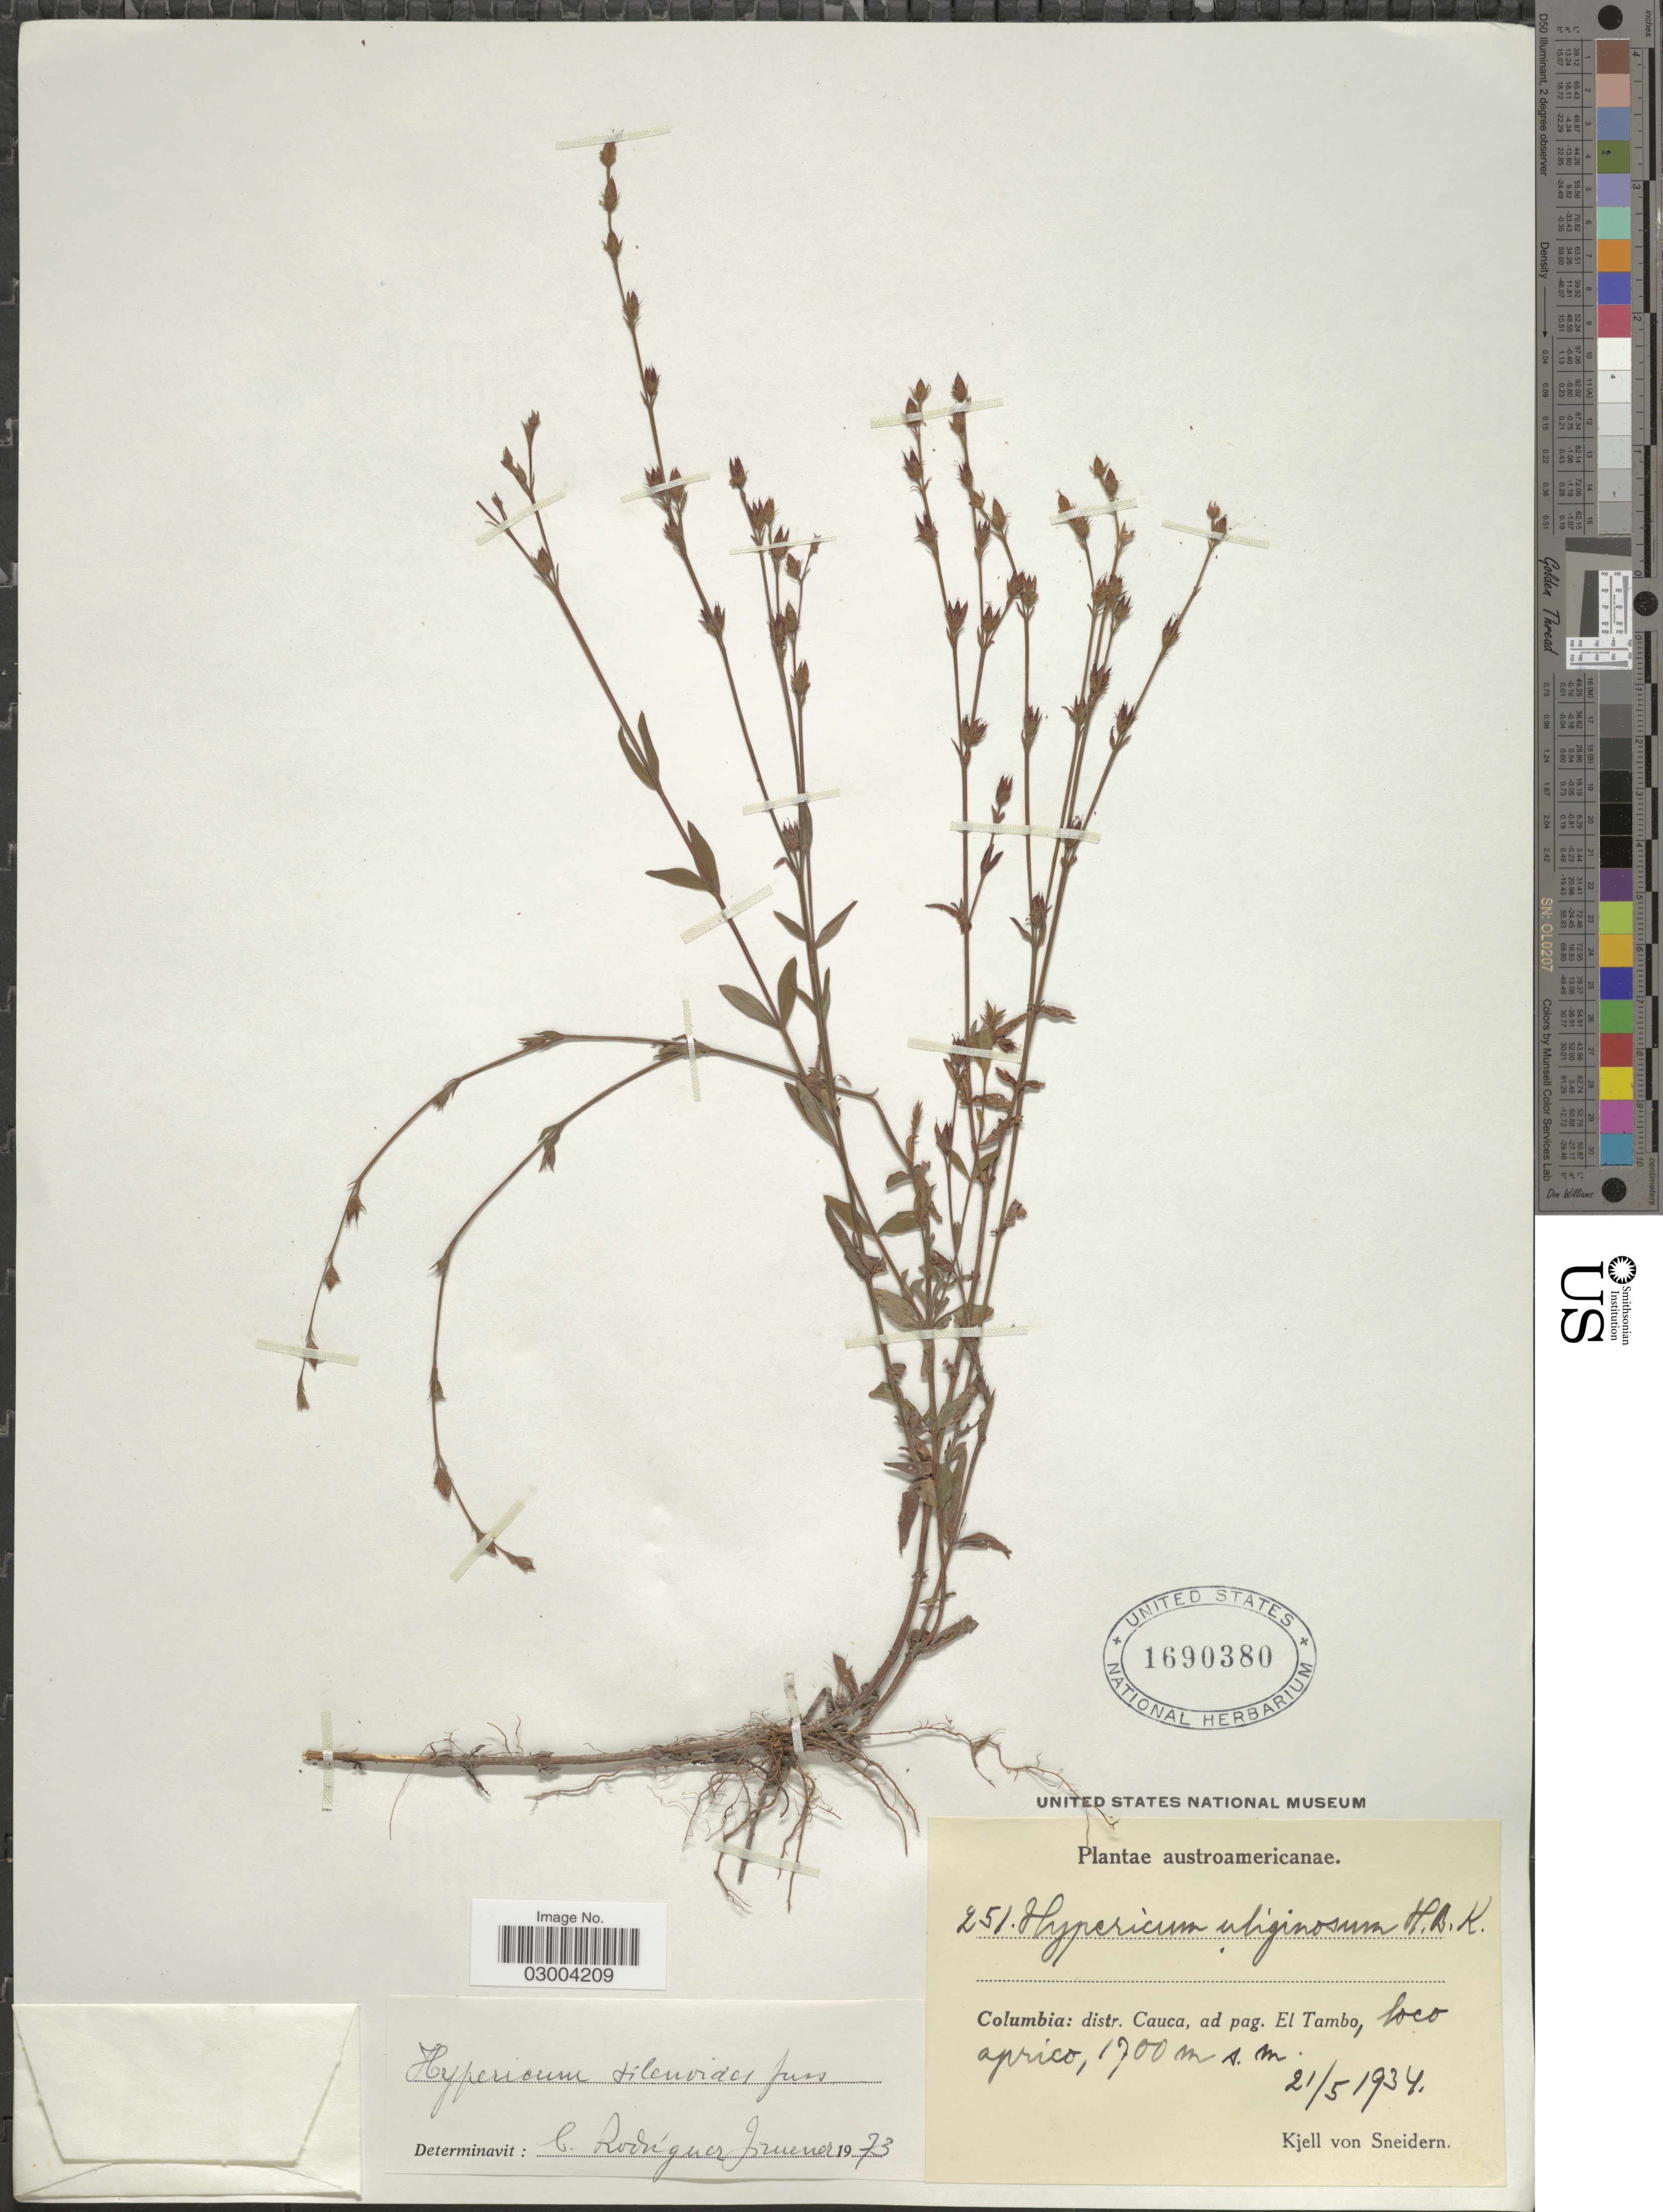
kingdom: Plantae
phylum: Tracheophyta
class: Magnoliopsida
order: Malpighiales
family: Hypericaceae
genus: Hypericum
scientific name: Hypericum silenoides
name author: Juss.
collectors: K. von Sneidern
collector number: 251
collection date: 1934-05-21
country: Colombia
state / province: Cauca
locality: Distr. Cauca, ad pag. El Tambo, loco aprico.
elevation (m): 1700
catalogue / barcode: US 1690380